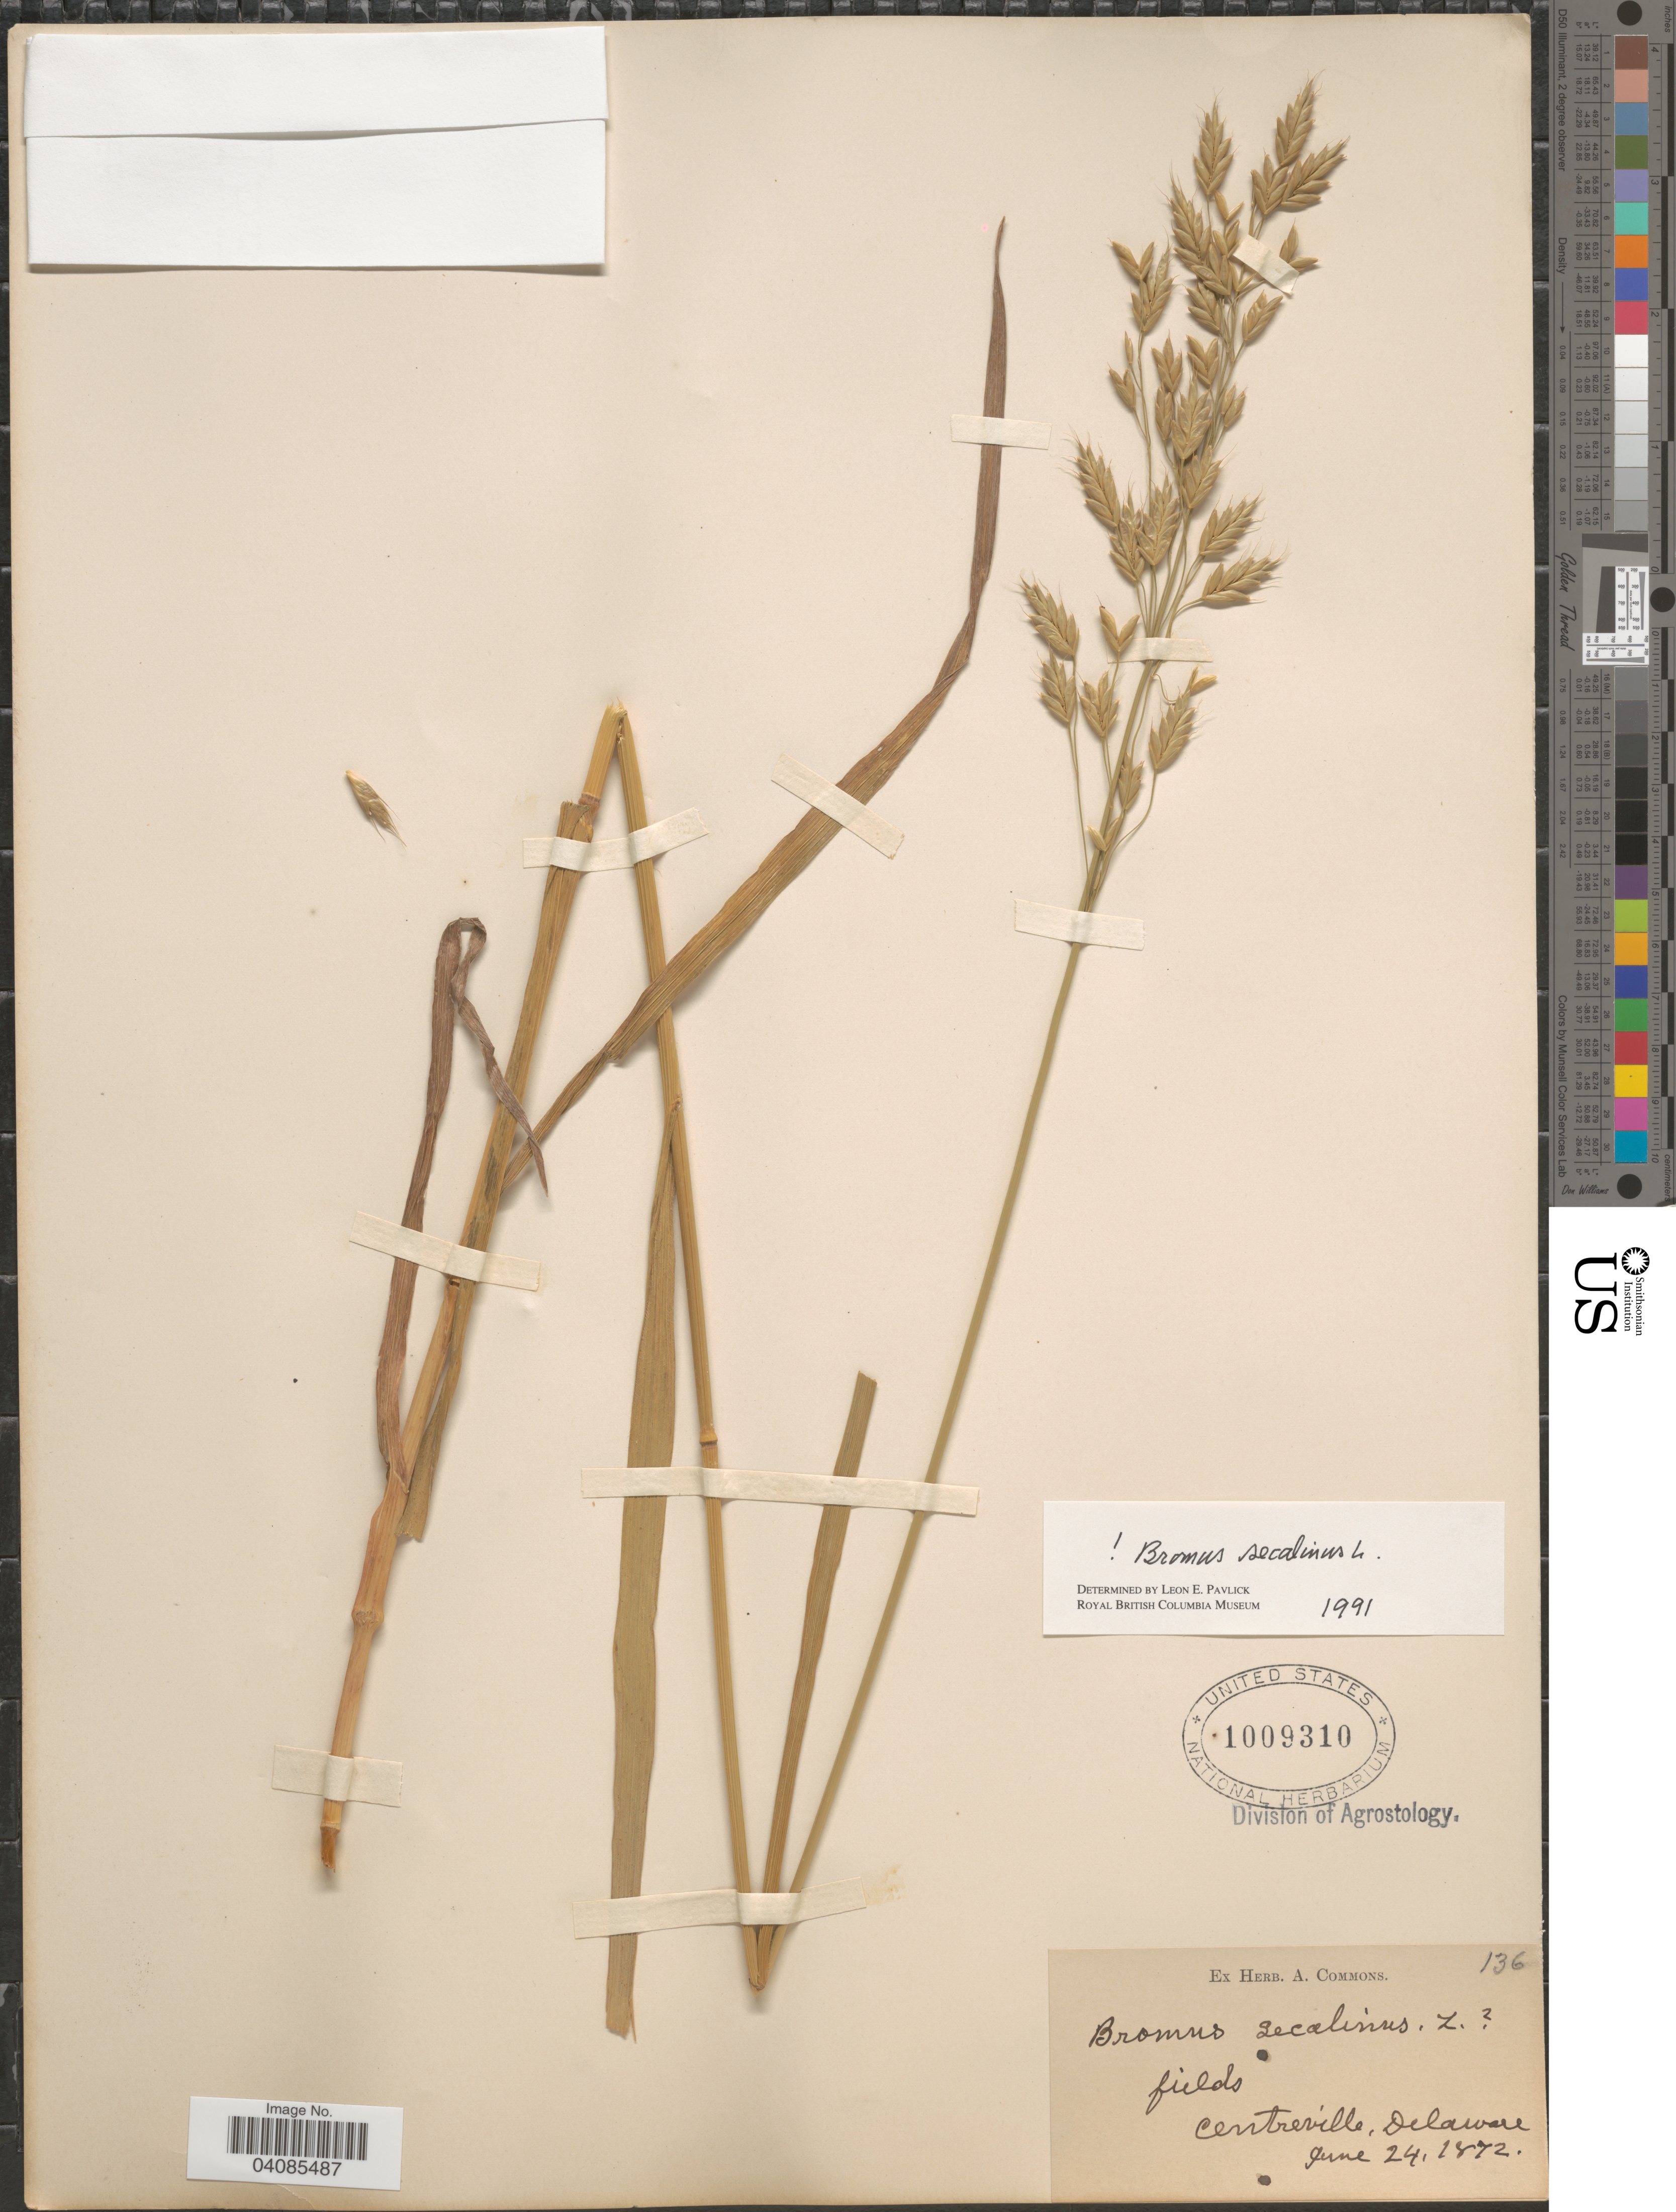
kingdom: Plantae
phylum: Tracheophyta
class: Liliopsida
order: Poales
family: Poaceae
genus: Bromus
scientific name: Bromus secalinus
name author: L.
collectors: ex herb. A. Commons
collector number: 136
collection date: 1872-06-24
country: United States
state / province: Delaware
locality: Fields, Centreville.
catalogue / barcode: US 1009310